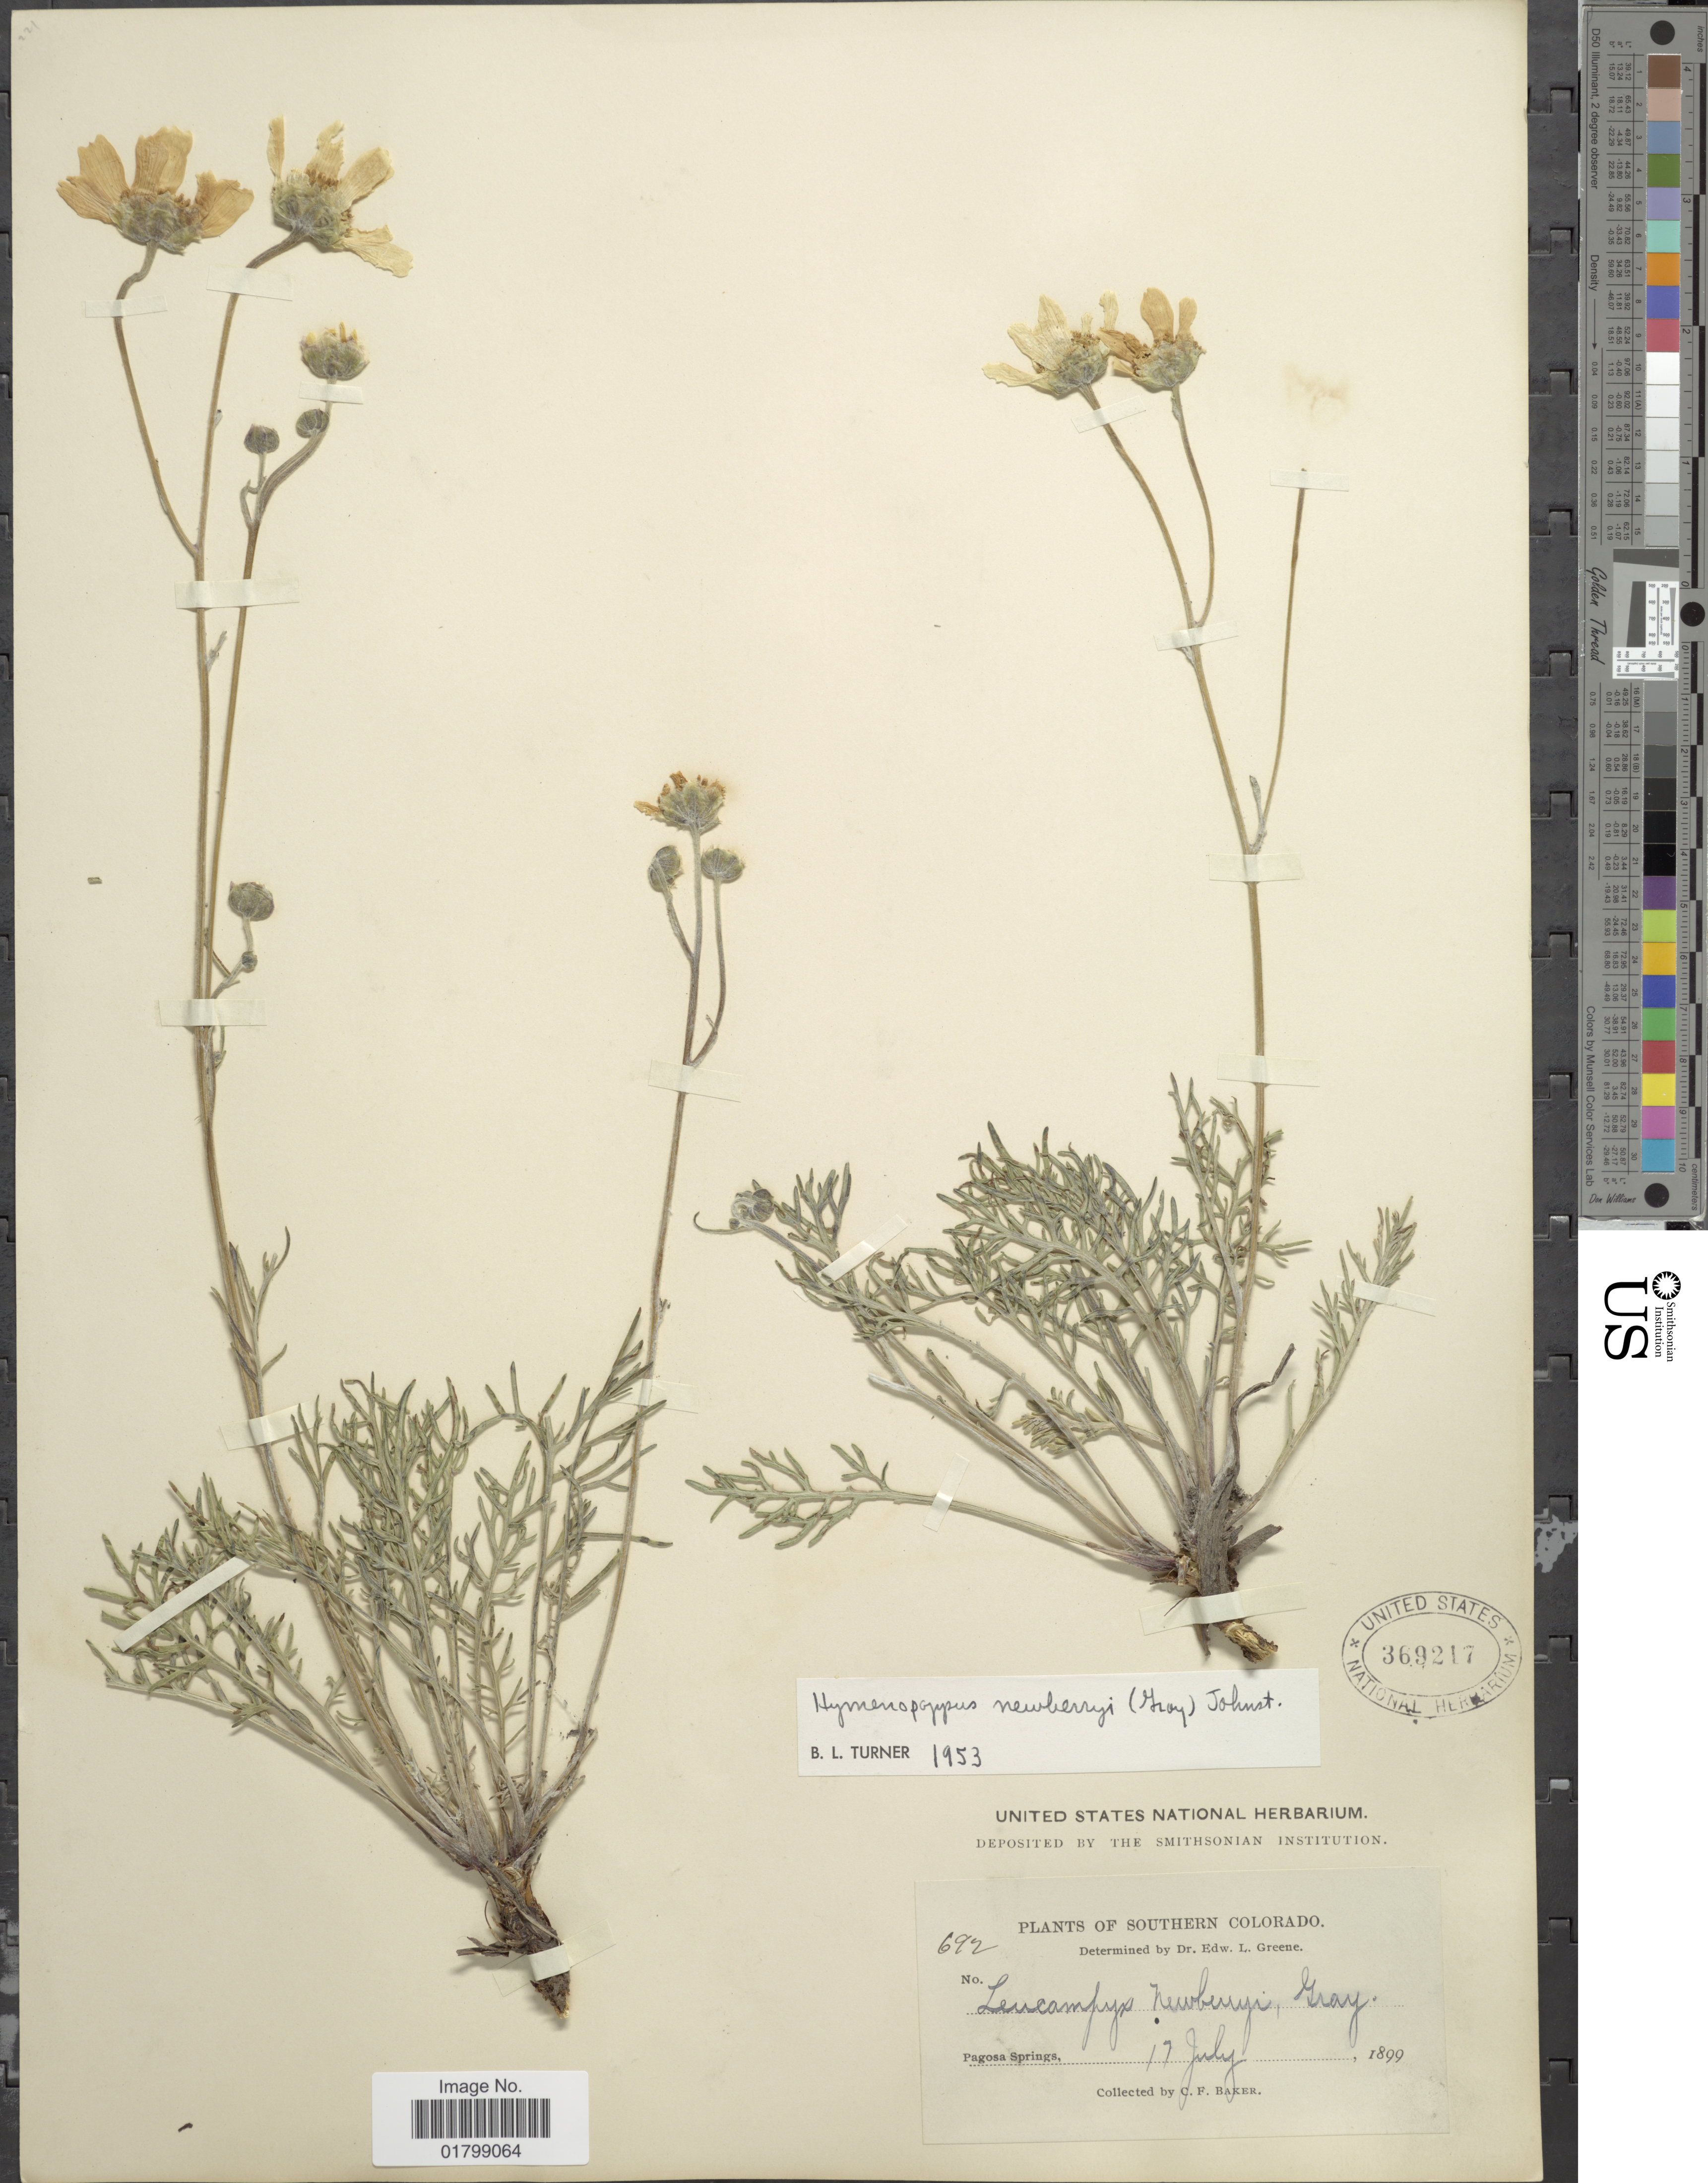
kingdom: Plantae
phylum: Tracheophyta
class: Magnoliopsida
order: Asterales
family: Asteraceae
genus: Hymenopappus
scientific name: Hymenopappus newberryi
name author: (D.D. Keck) B.L. Turner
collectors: C. F. Baker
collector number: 692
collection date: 1899-07-17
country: United States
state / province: Colorado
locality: Southern Colorado, Pagosa Springs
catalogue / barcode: US 369217